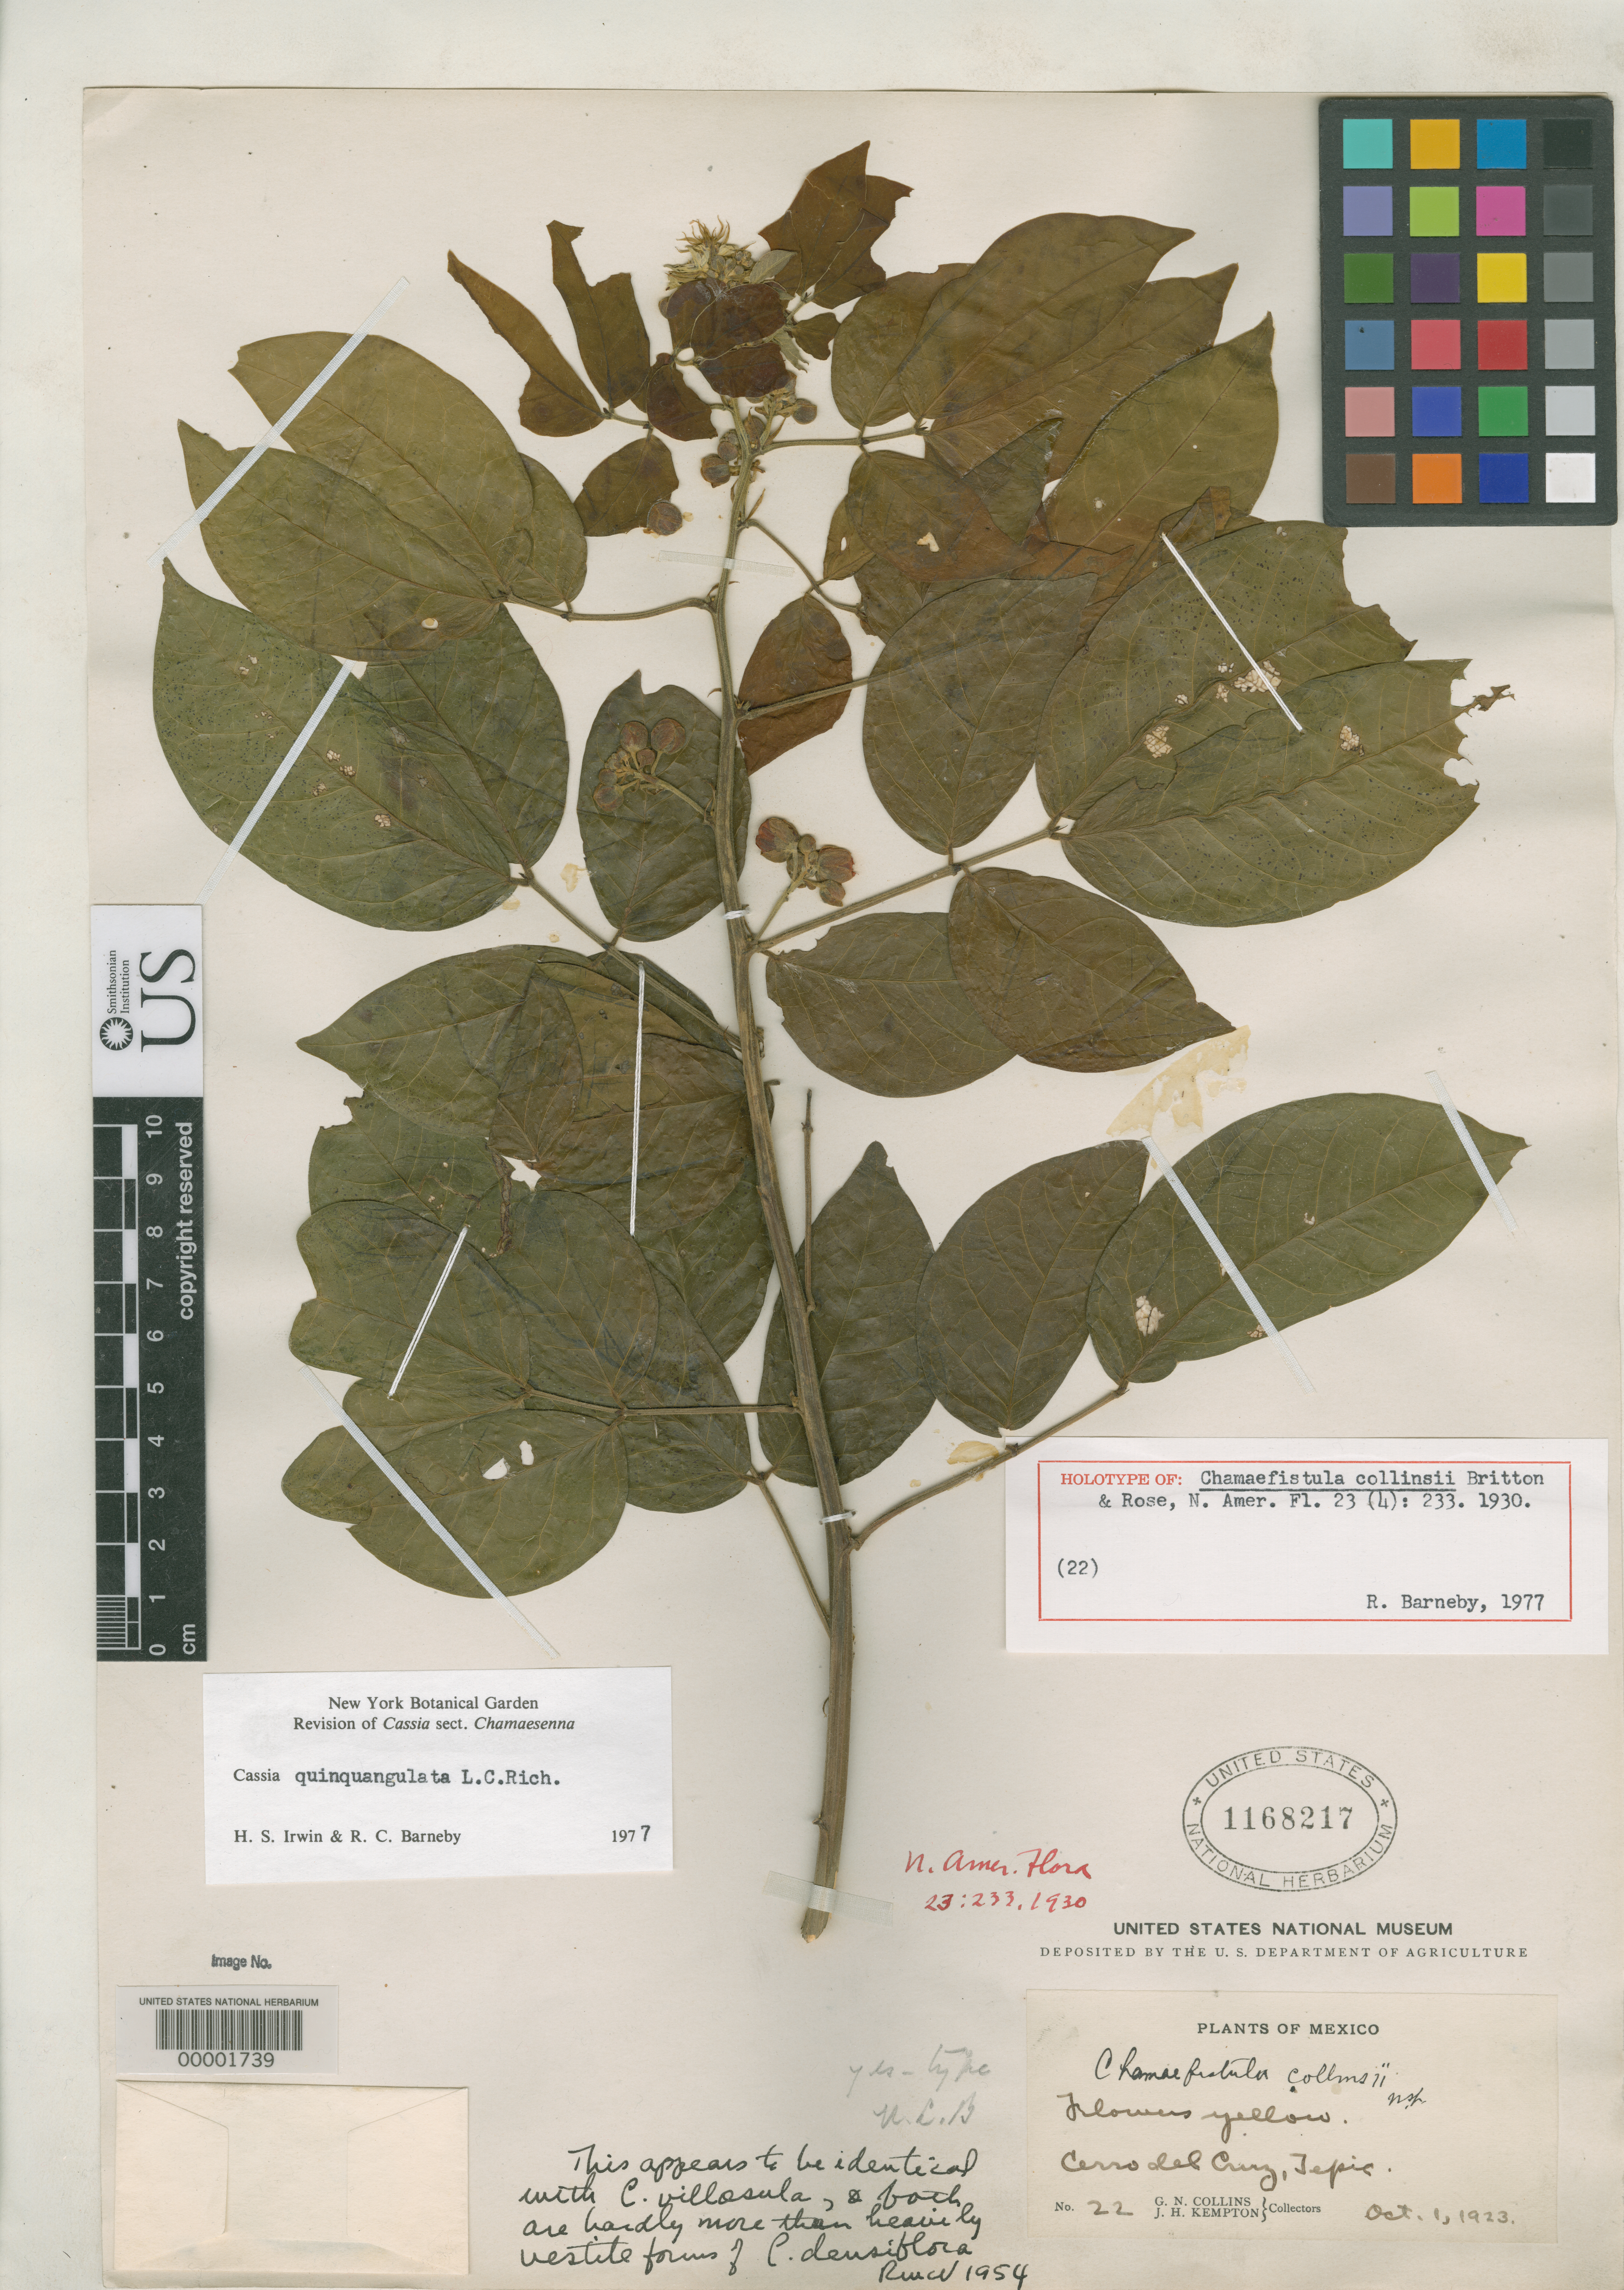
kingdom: Plantae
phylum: Tracheophyta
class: Magnoliopsida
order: Fabales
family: Fabaceae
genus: Chamaefistula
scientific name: Chamaefistula collinsii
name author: Britton & Rose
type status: Holotype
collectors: G. Collins & J. H. Kempton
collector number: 22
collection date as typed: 01 Oct 1923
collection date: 1923-10-01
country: Mexico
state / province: Nayarit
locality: Tepic, Cerro del Cruz.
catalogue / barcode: US 1168217